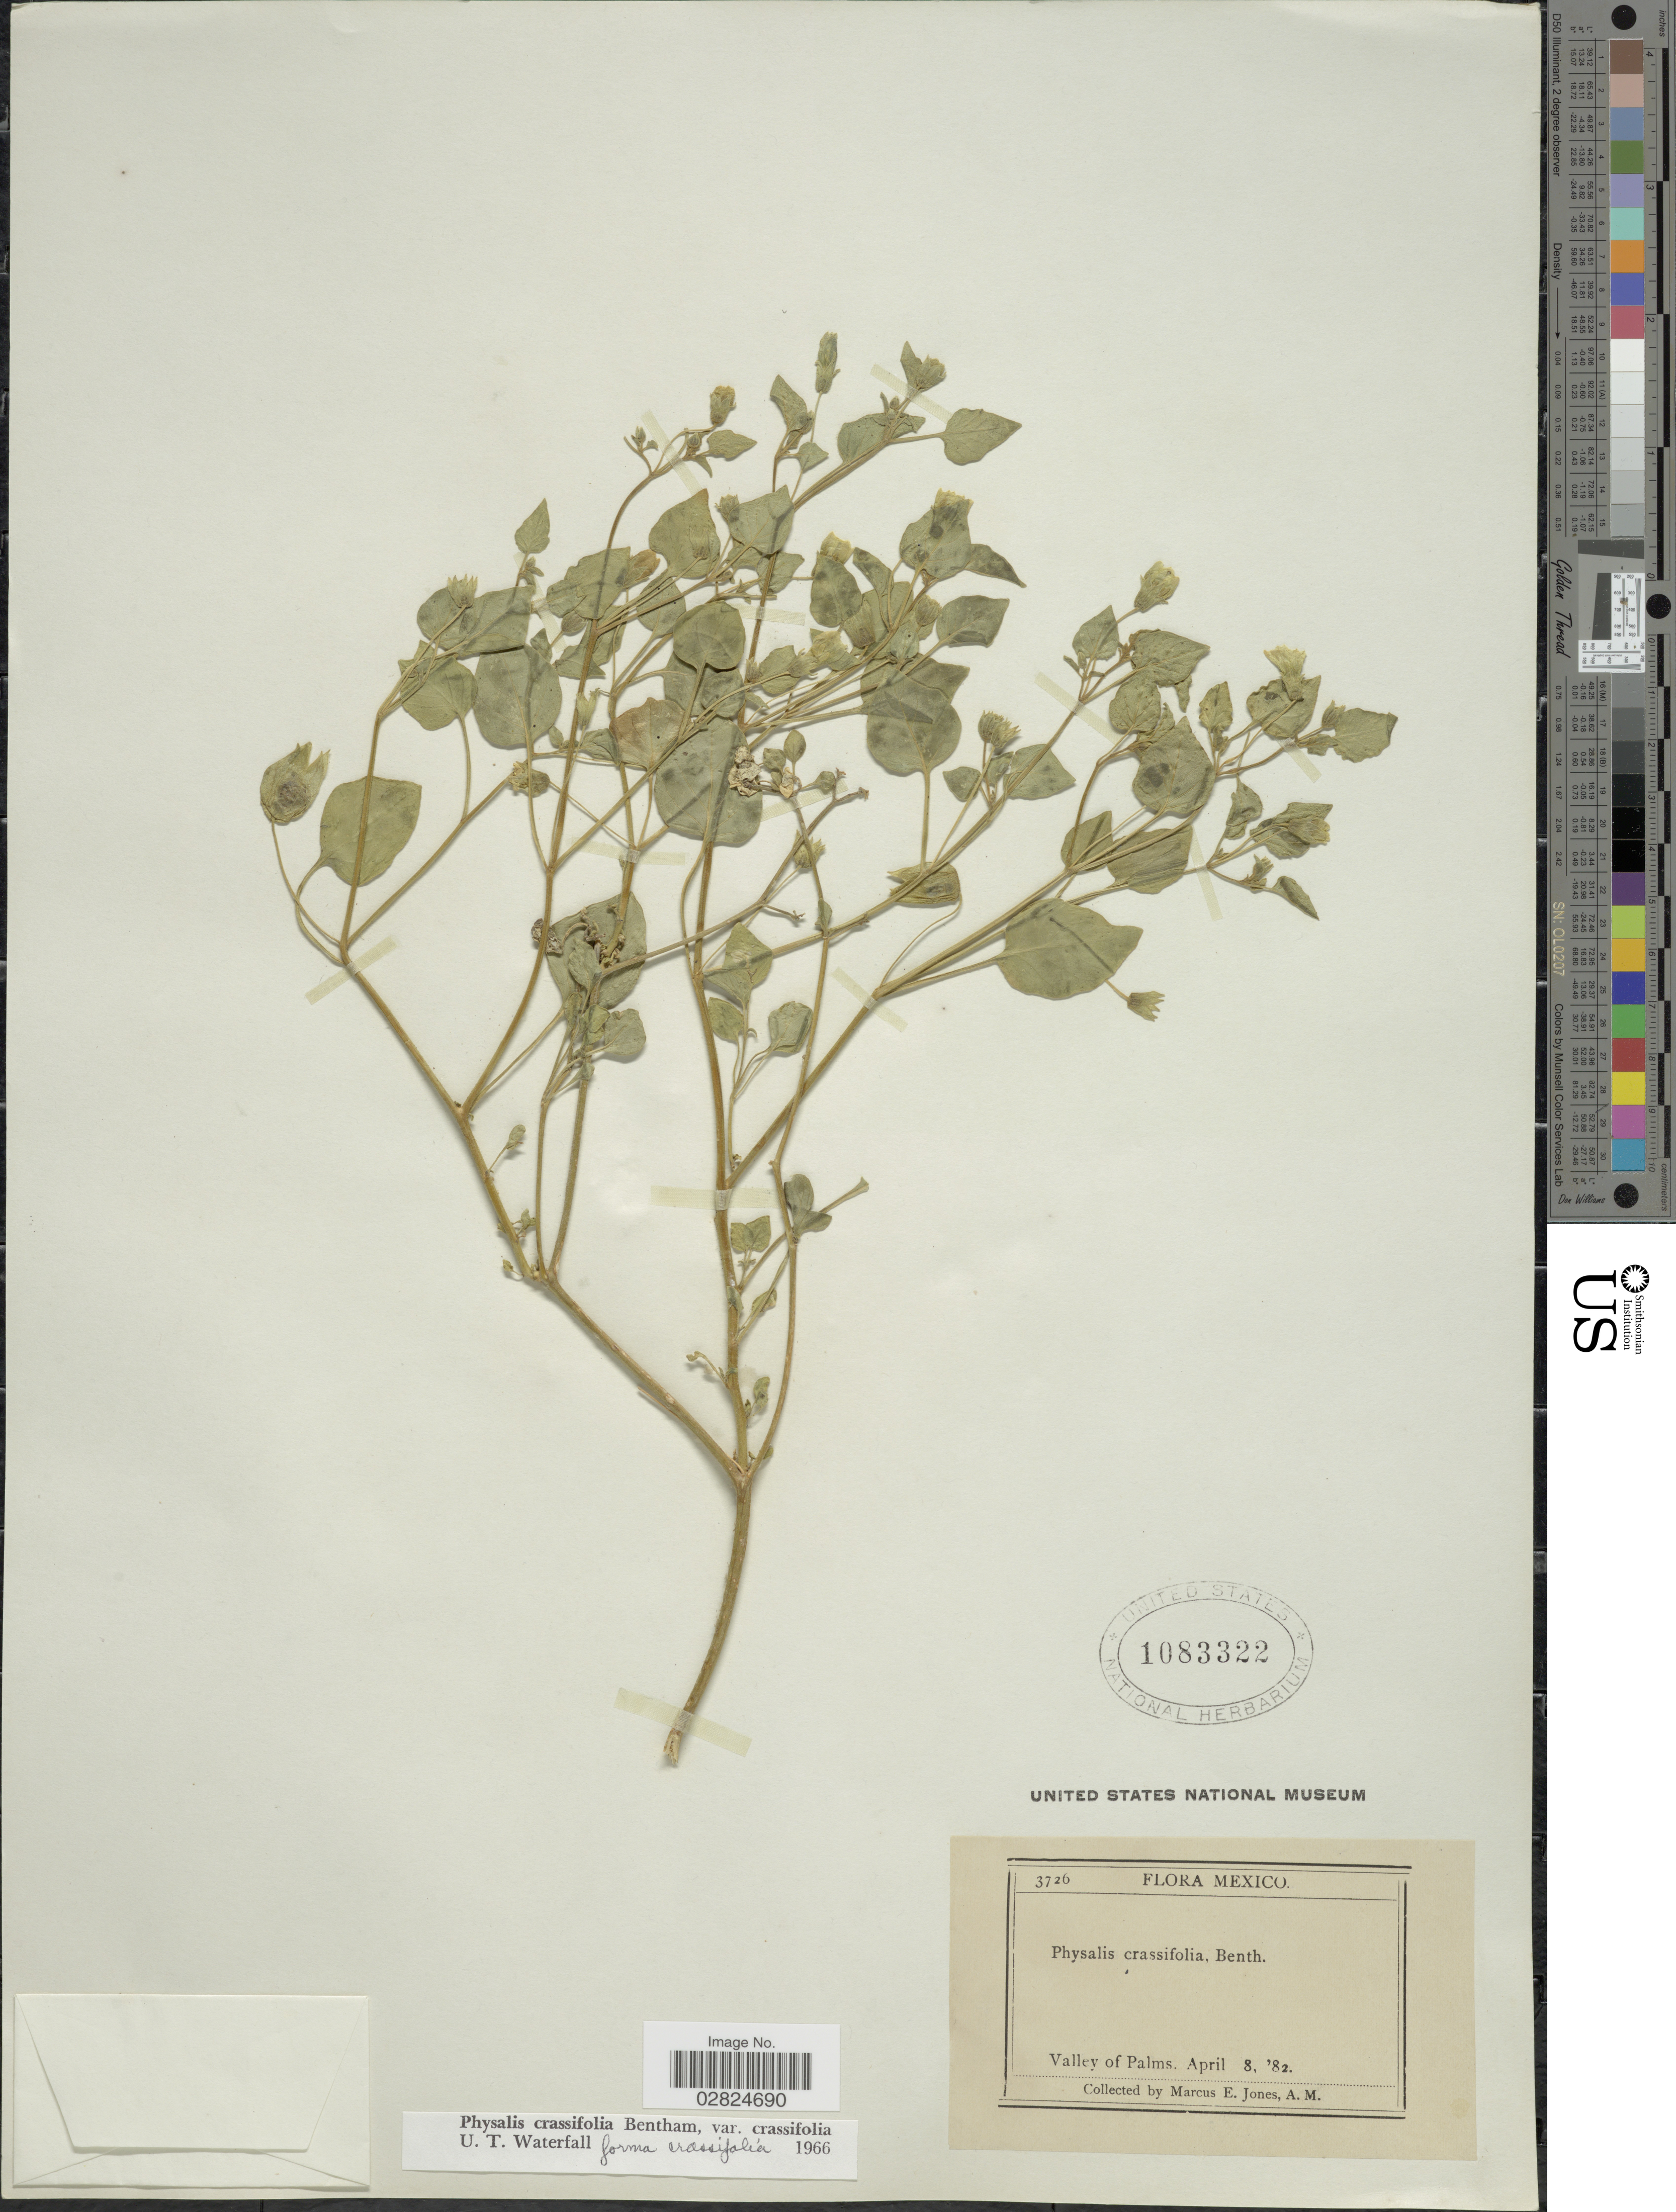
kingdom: Plantae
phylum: Tracheophyta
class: Magnoliopsida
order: Solanales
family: Solanaceae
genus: Physalis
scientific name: Physalis crassifolia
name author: Benth.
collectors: M. E. Jones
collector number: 3726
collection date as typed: Transcribed d/m/y: 8/4/82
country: Mexico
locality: Valley of Palms.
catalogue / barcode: US 1083322